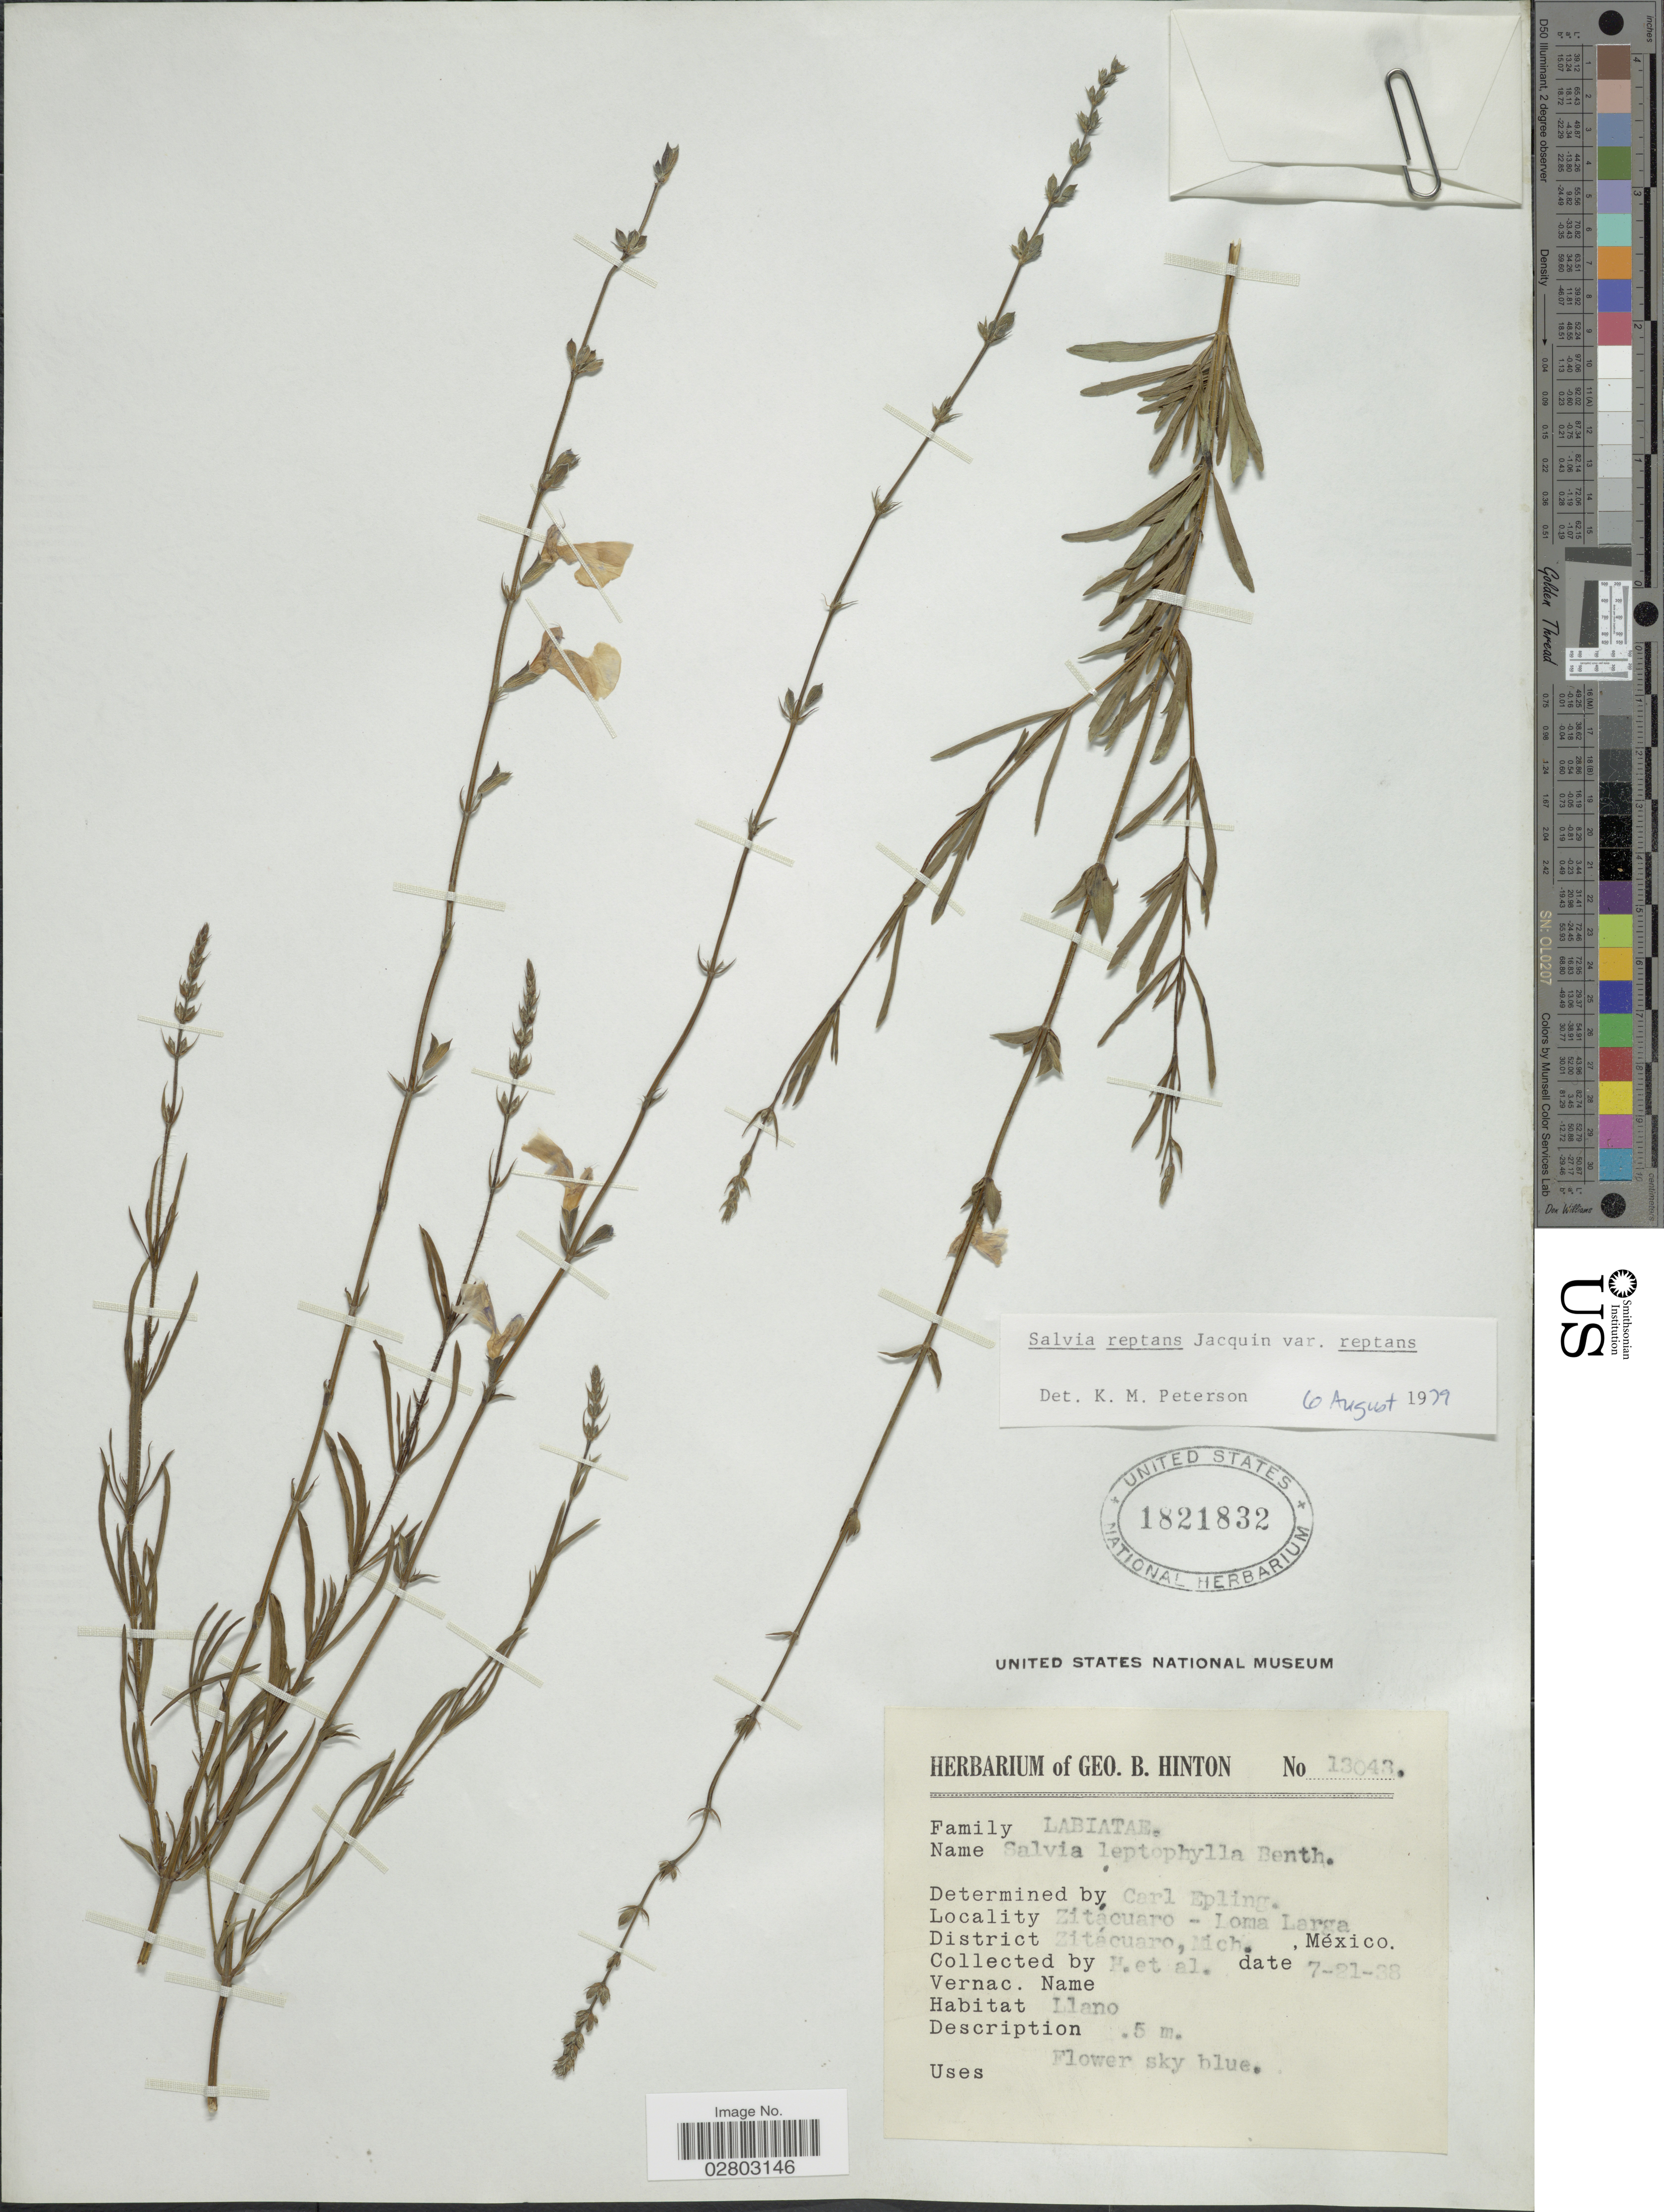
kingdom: Plantae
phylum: Tracheophyta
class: Magnoliopsida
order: Lamiales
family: Lamiaceae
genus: Salvia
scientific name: Salvia reptans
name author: Jacq.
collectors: G. B. Hinton & et al.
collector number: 13043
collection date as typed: Transcribed d/m/y: 21/7/38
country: Mexico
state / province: Michoacán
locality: Zitácuaro-Loma Larga, District Zitácuaro.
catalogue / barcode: US 1821832